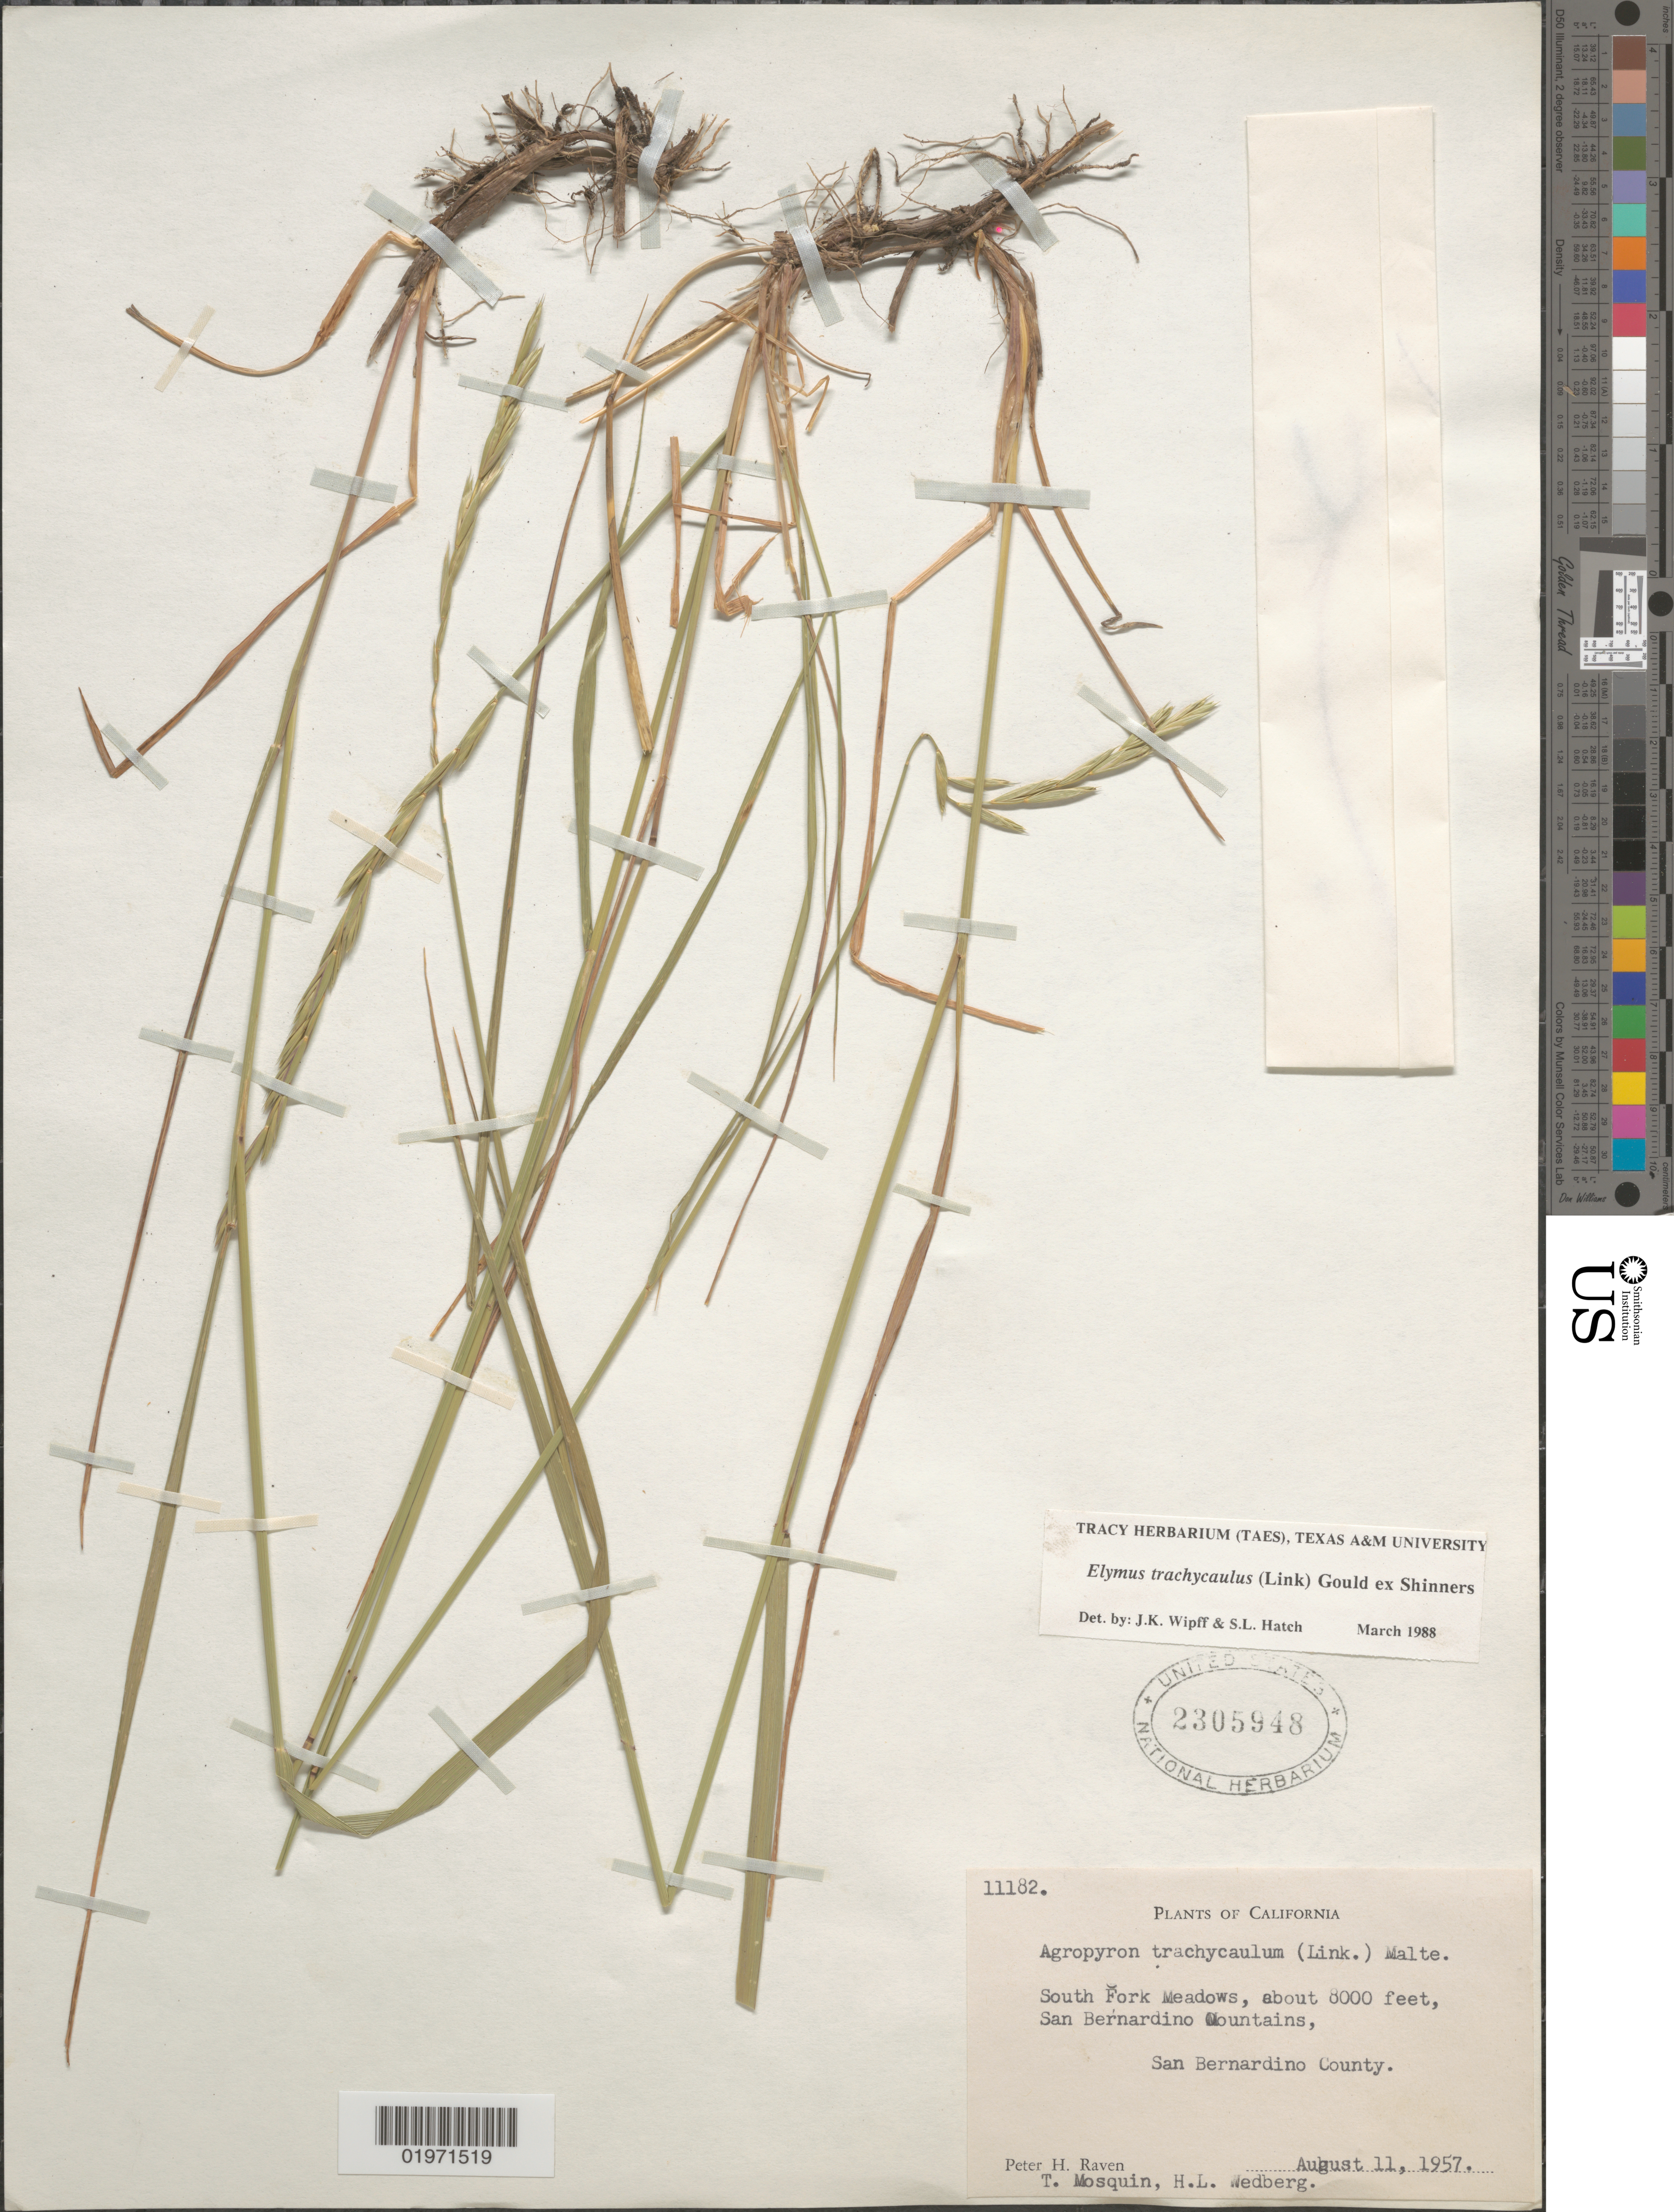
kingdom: Plantae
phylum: Tracheophyta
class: Liliopsida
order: Poales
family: Poaceae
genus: Elymus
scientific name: Elymus trachycaulus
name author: (Link) Gould ex Shinners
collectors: P. Raven, T. Mosquin & H. Wedberg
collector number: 11182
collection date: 1957-08-11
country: United States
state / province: California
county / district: San Bernardino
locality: South Fork Meadows. San Bernardino Mountains. San Bernadino County.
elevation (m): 2438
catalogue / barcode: US 2305948